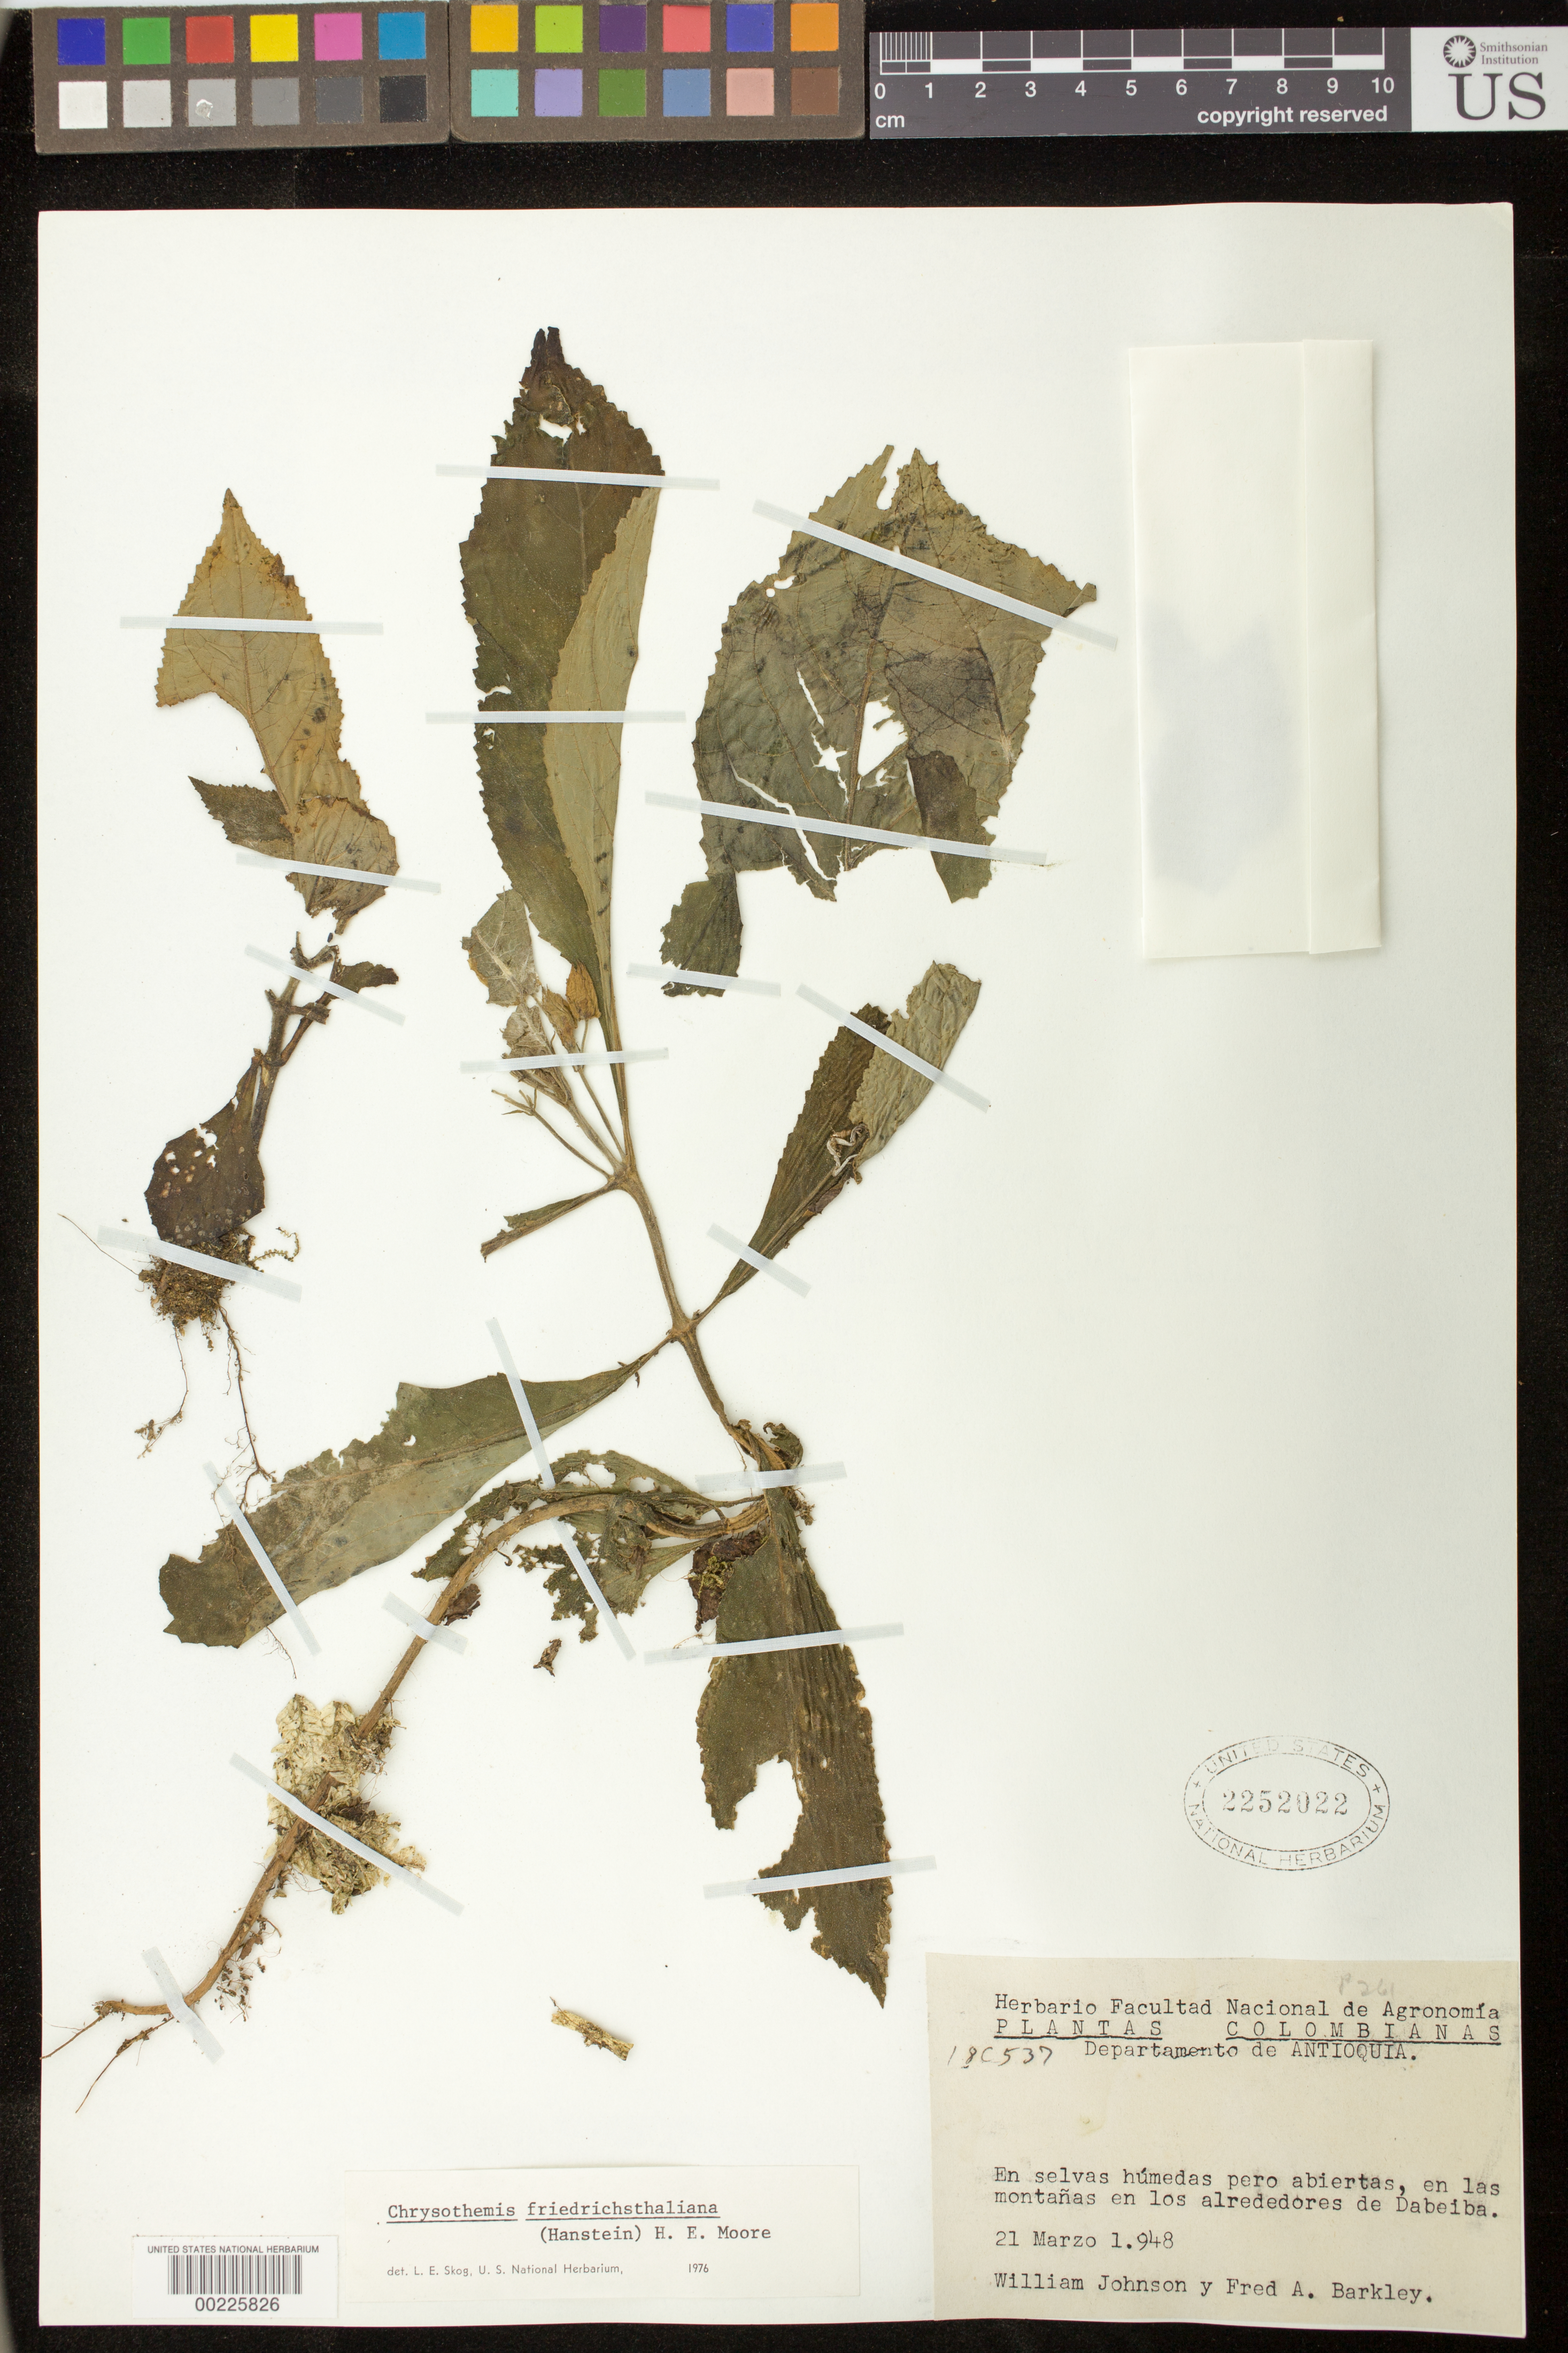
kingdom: Plantae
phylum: Tracheophyta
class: Magnoliopsida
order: Lamiales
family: Gesneriaceae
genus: Chrysothemis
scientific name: Chrysothemis friedrichsthaliana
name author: (Hanst.) H.E. Moore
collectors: W. Johnson & F. A. Barkley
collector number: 18C 537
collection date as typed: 21 Mar 1948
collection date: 1948-03-21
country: Colombia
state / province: Antioquia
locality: In the mountains in the vicinity of Dabeiba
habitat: In humid but open forests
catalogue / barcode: US 2252022